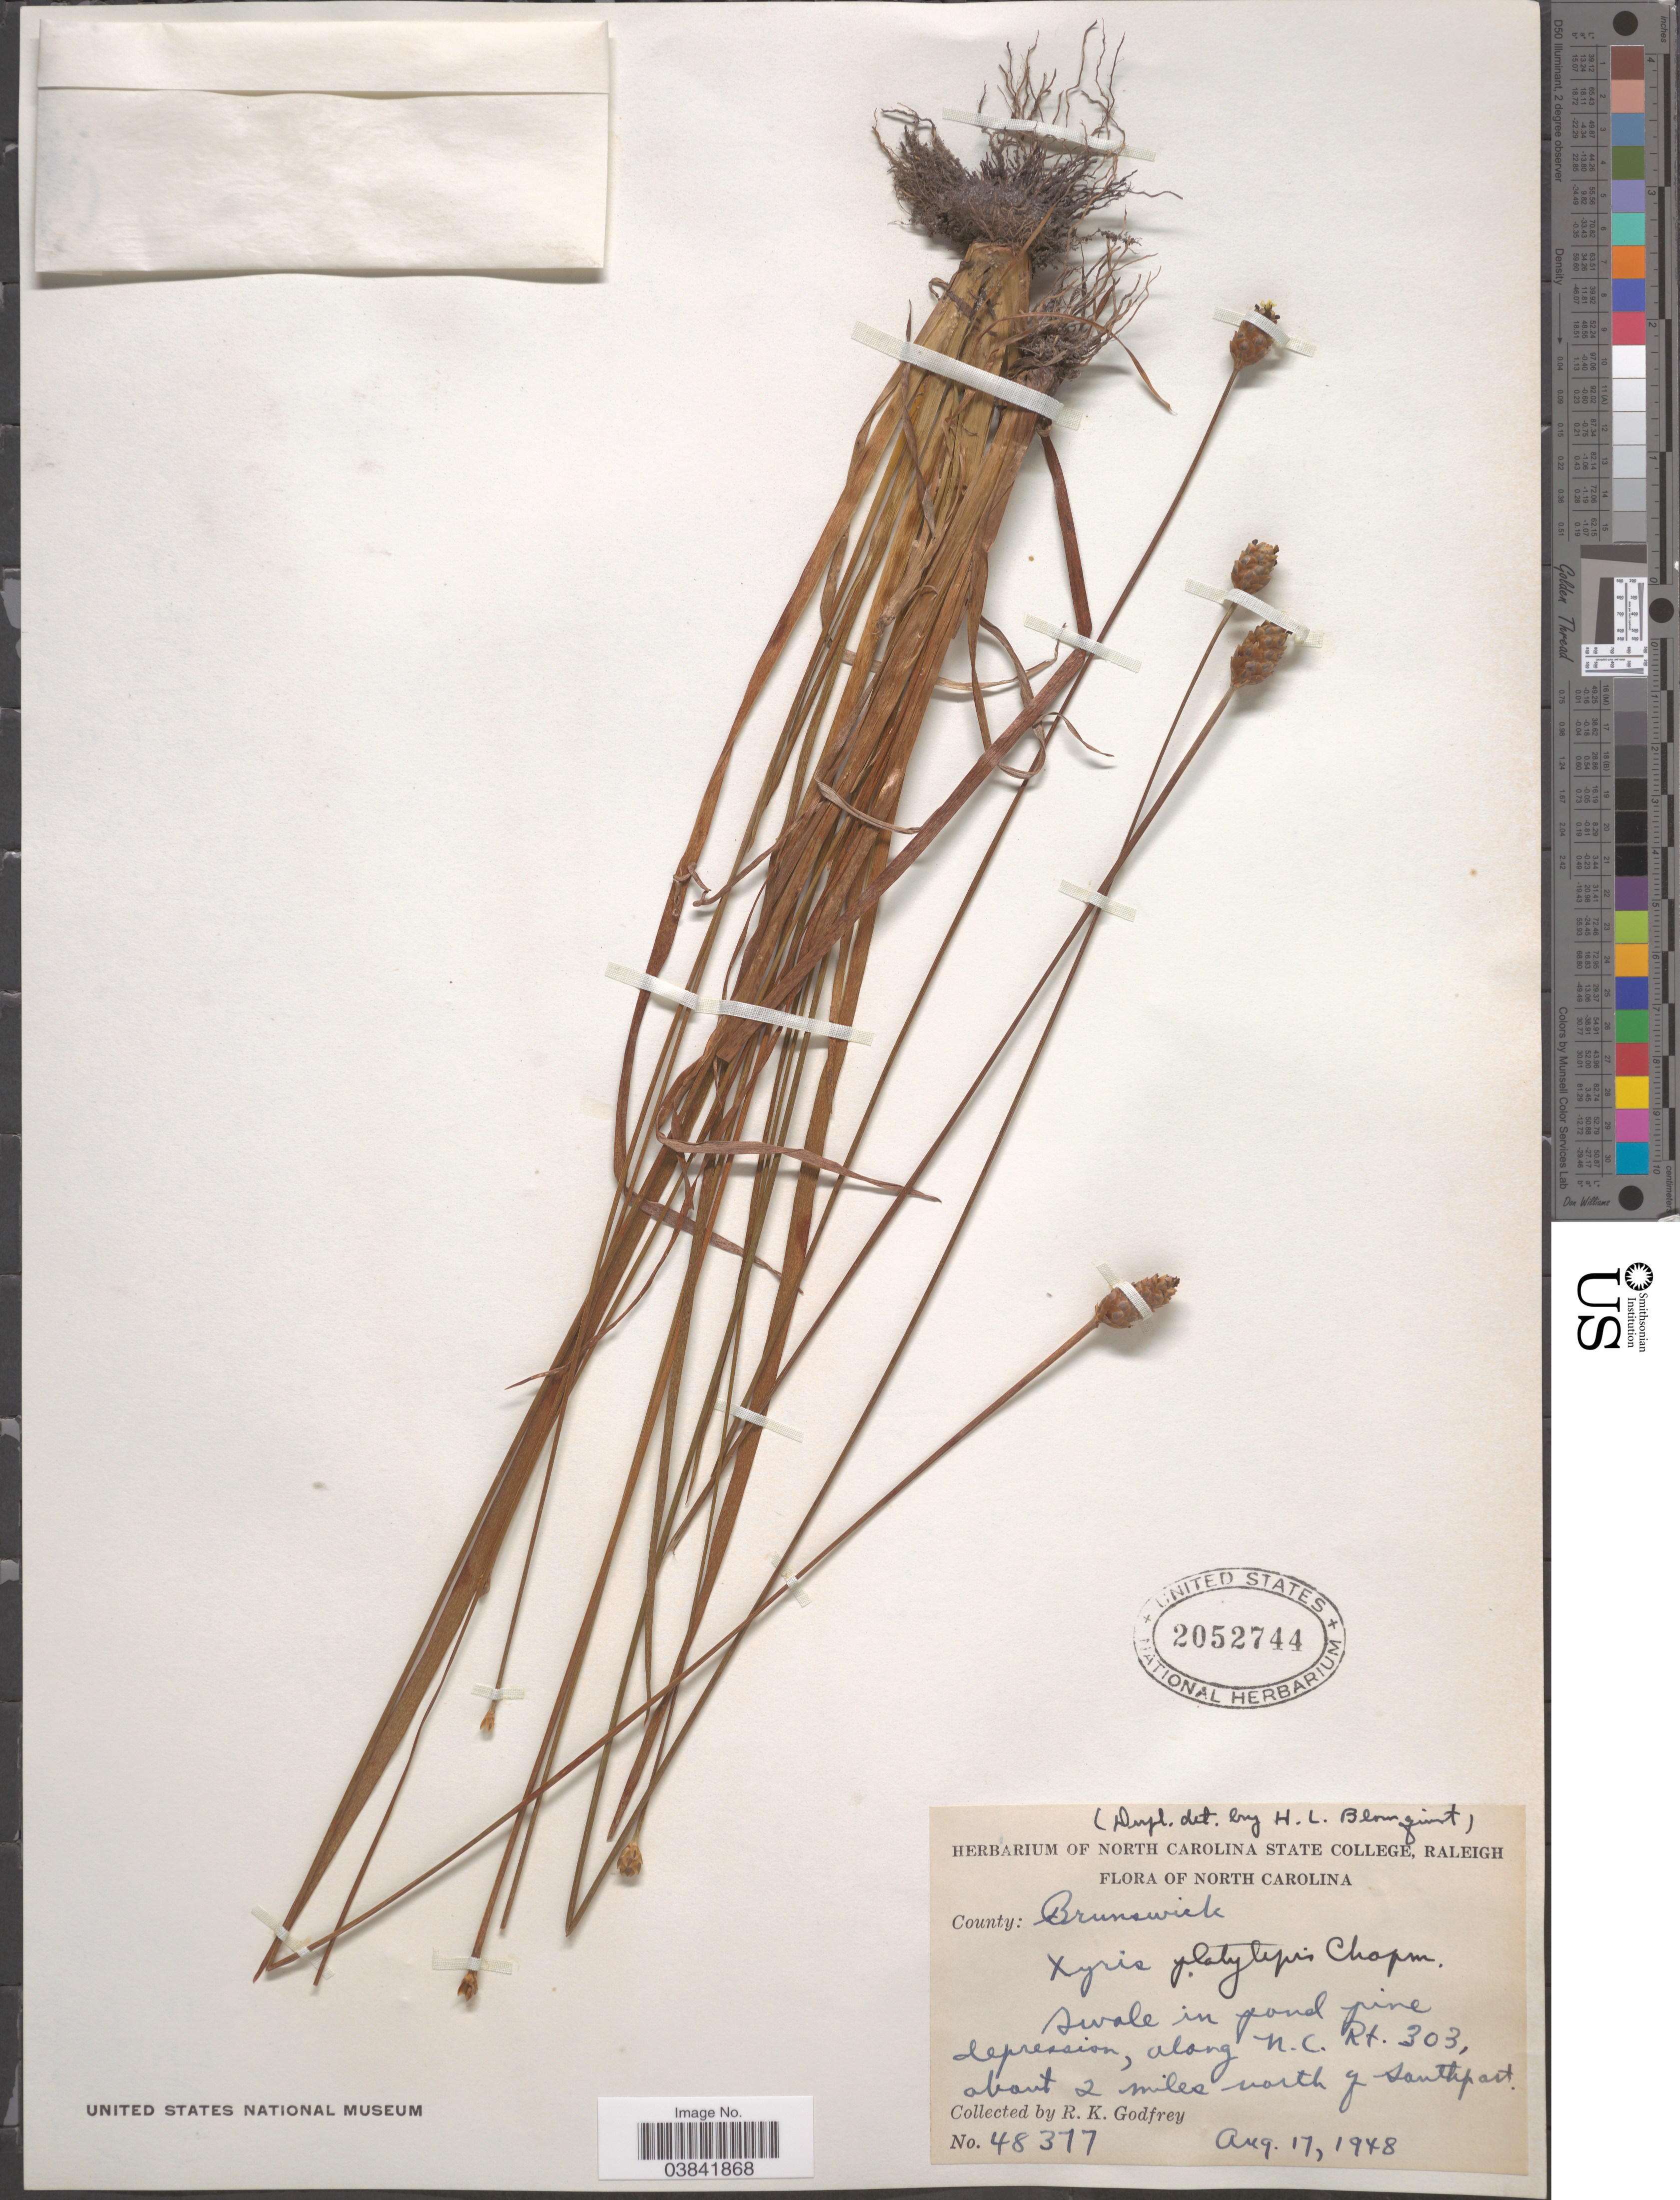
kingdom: Plantae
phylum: Tracheophyta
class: Liliopsida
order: Poales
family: Xyridaceae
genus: Xyris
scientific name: Xyris platylepis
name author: Chapm.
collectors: R. K. Godfrey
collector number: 48377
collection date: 1948-08-17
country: United States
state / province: North Carolina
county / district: Brunswick County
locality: Swale in pond pine depression, along N.C. Rt. 303, about 2 miles north of Southport.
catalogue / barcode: US 2052744